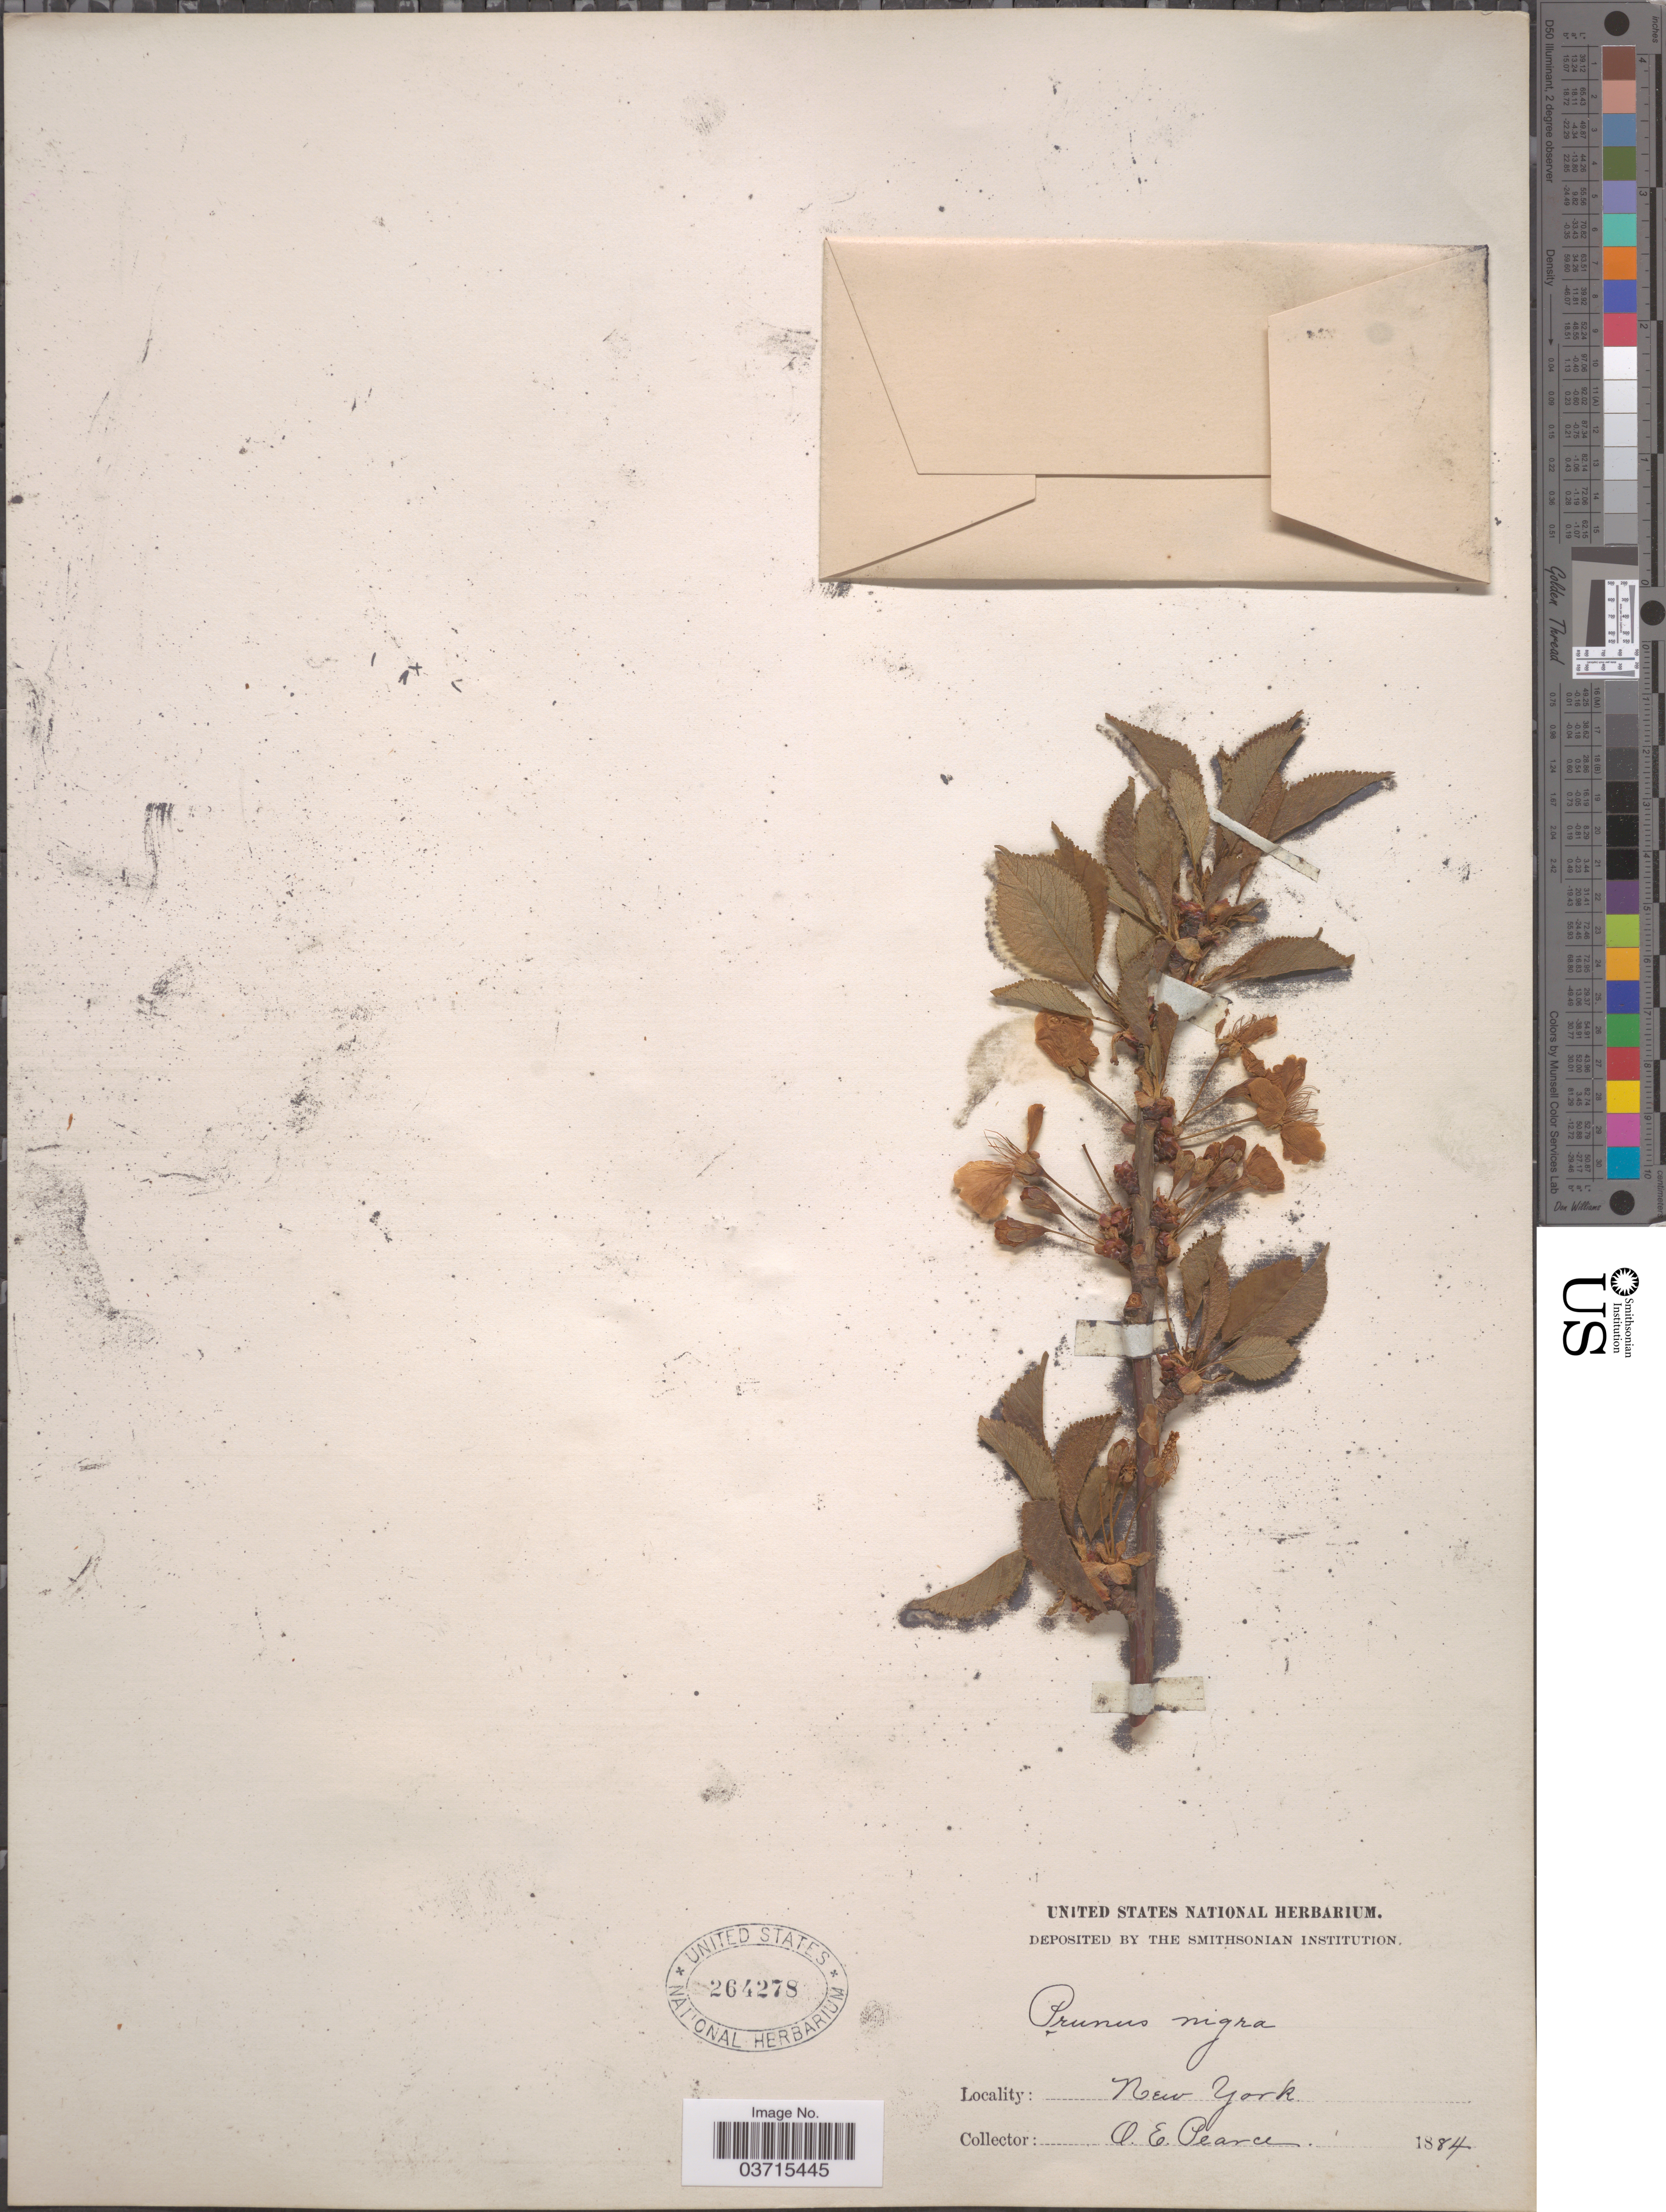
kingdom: Plantae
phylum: Tracheophyta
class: Magnoliopsida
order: Rosales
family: Rosaceae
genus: Prunus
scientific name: Prunus avium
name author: L.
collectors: O. E. Pearce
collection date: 1884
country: United States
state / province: New York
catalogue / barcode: US 264278